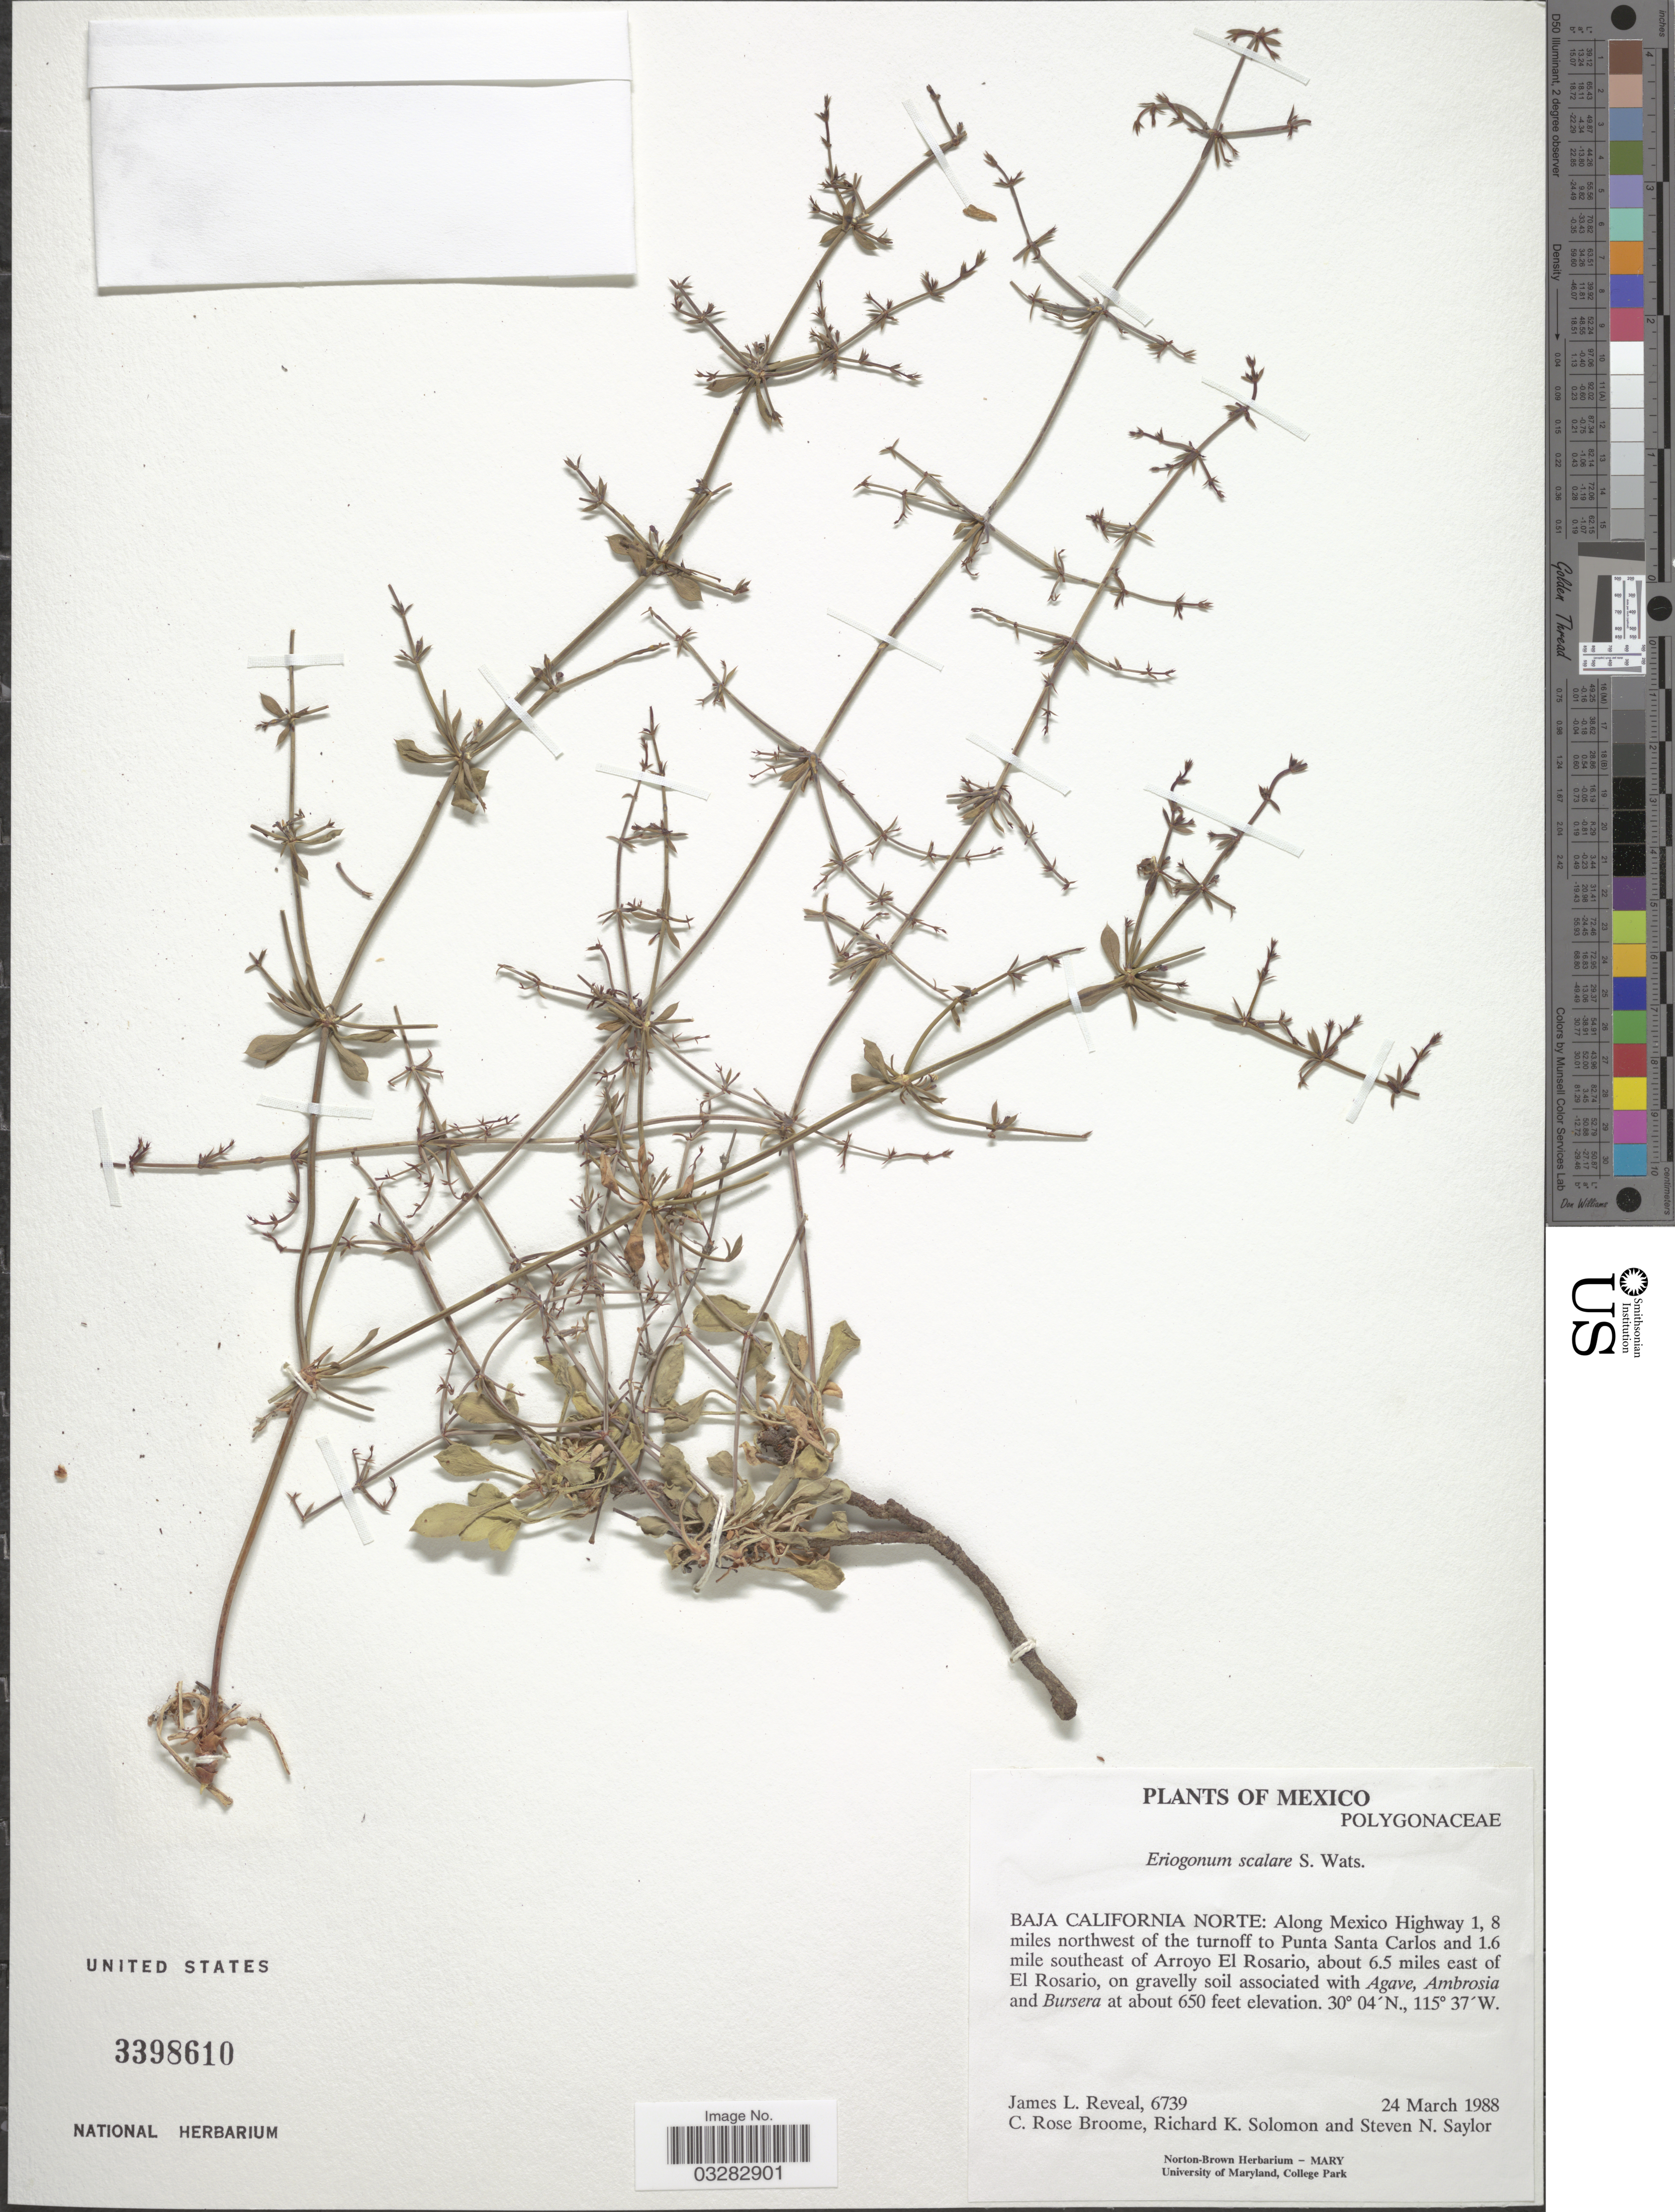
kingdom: Plantae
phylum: Tracheophyta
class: Magnoliopsida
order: Caryophyllales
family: Polygonaceae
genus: Eriogonum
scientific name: Eriogonum scalare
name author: S. Watson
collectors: J. L. Reveal, C. R. Broome, R. Solomon & S. Saylor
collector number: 6739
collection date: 1988-03-24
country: Mexico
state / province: Baja California Norte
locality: Along Mexico Highway 1, 8 miles northwest of the turnoff to Punta Santa Carlos and 1.6 mile southeast of Arroyo El Rosario, about 6.5 miles east of El Rosario.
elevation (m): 198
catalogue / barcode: US 3398610